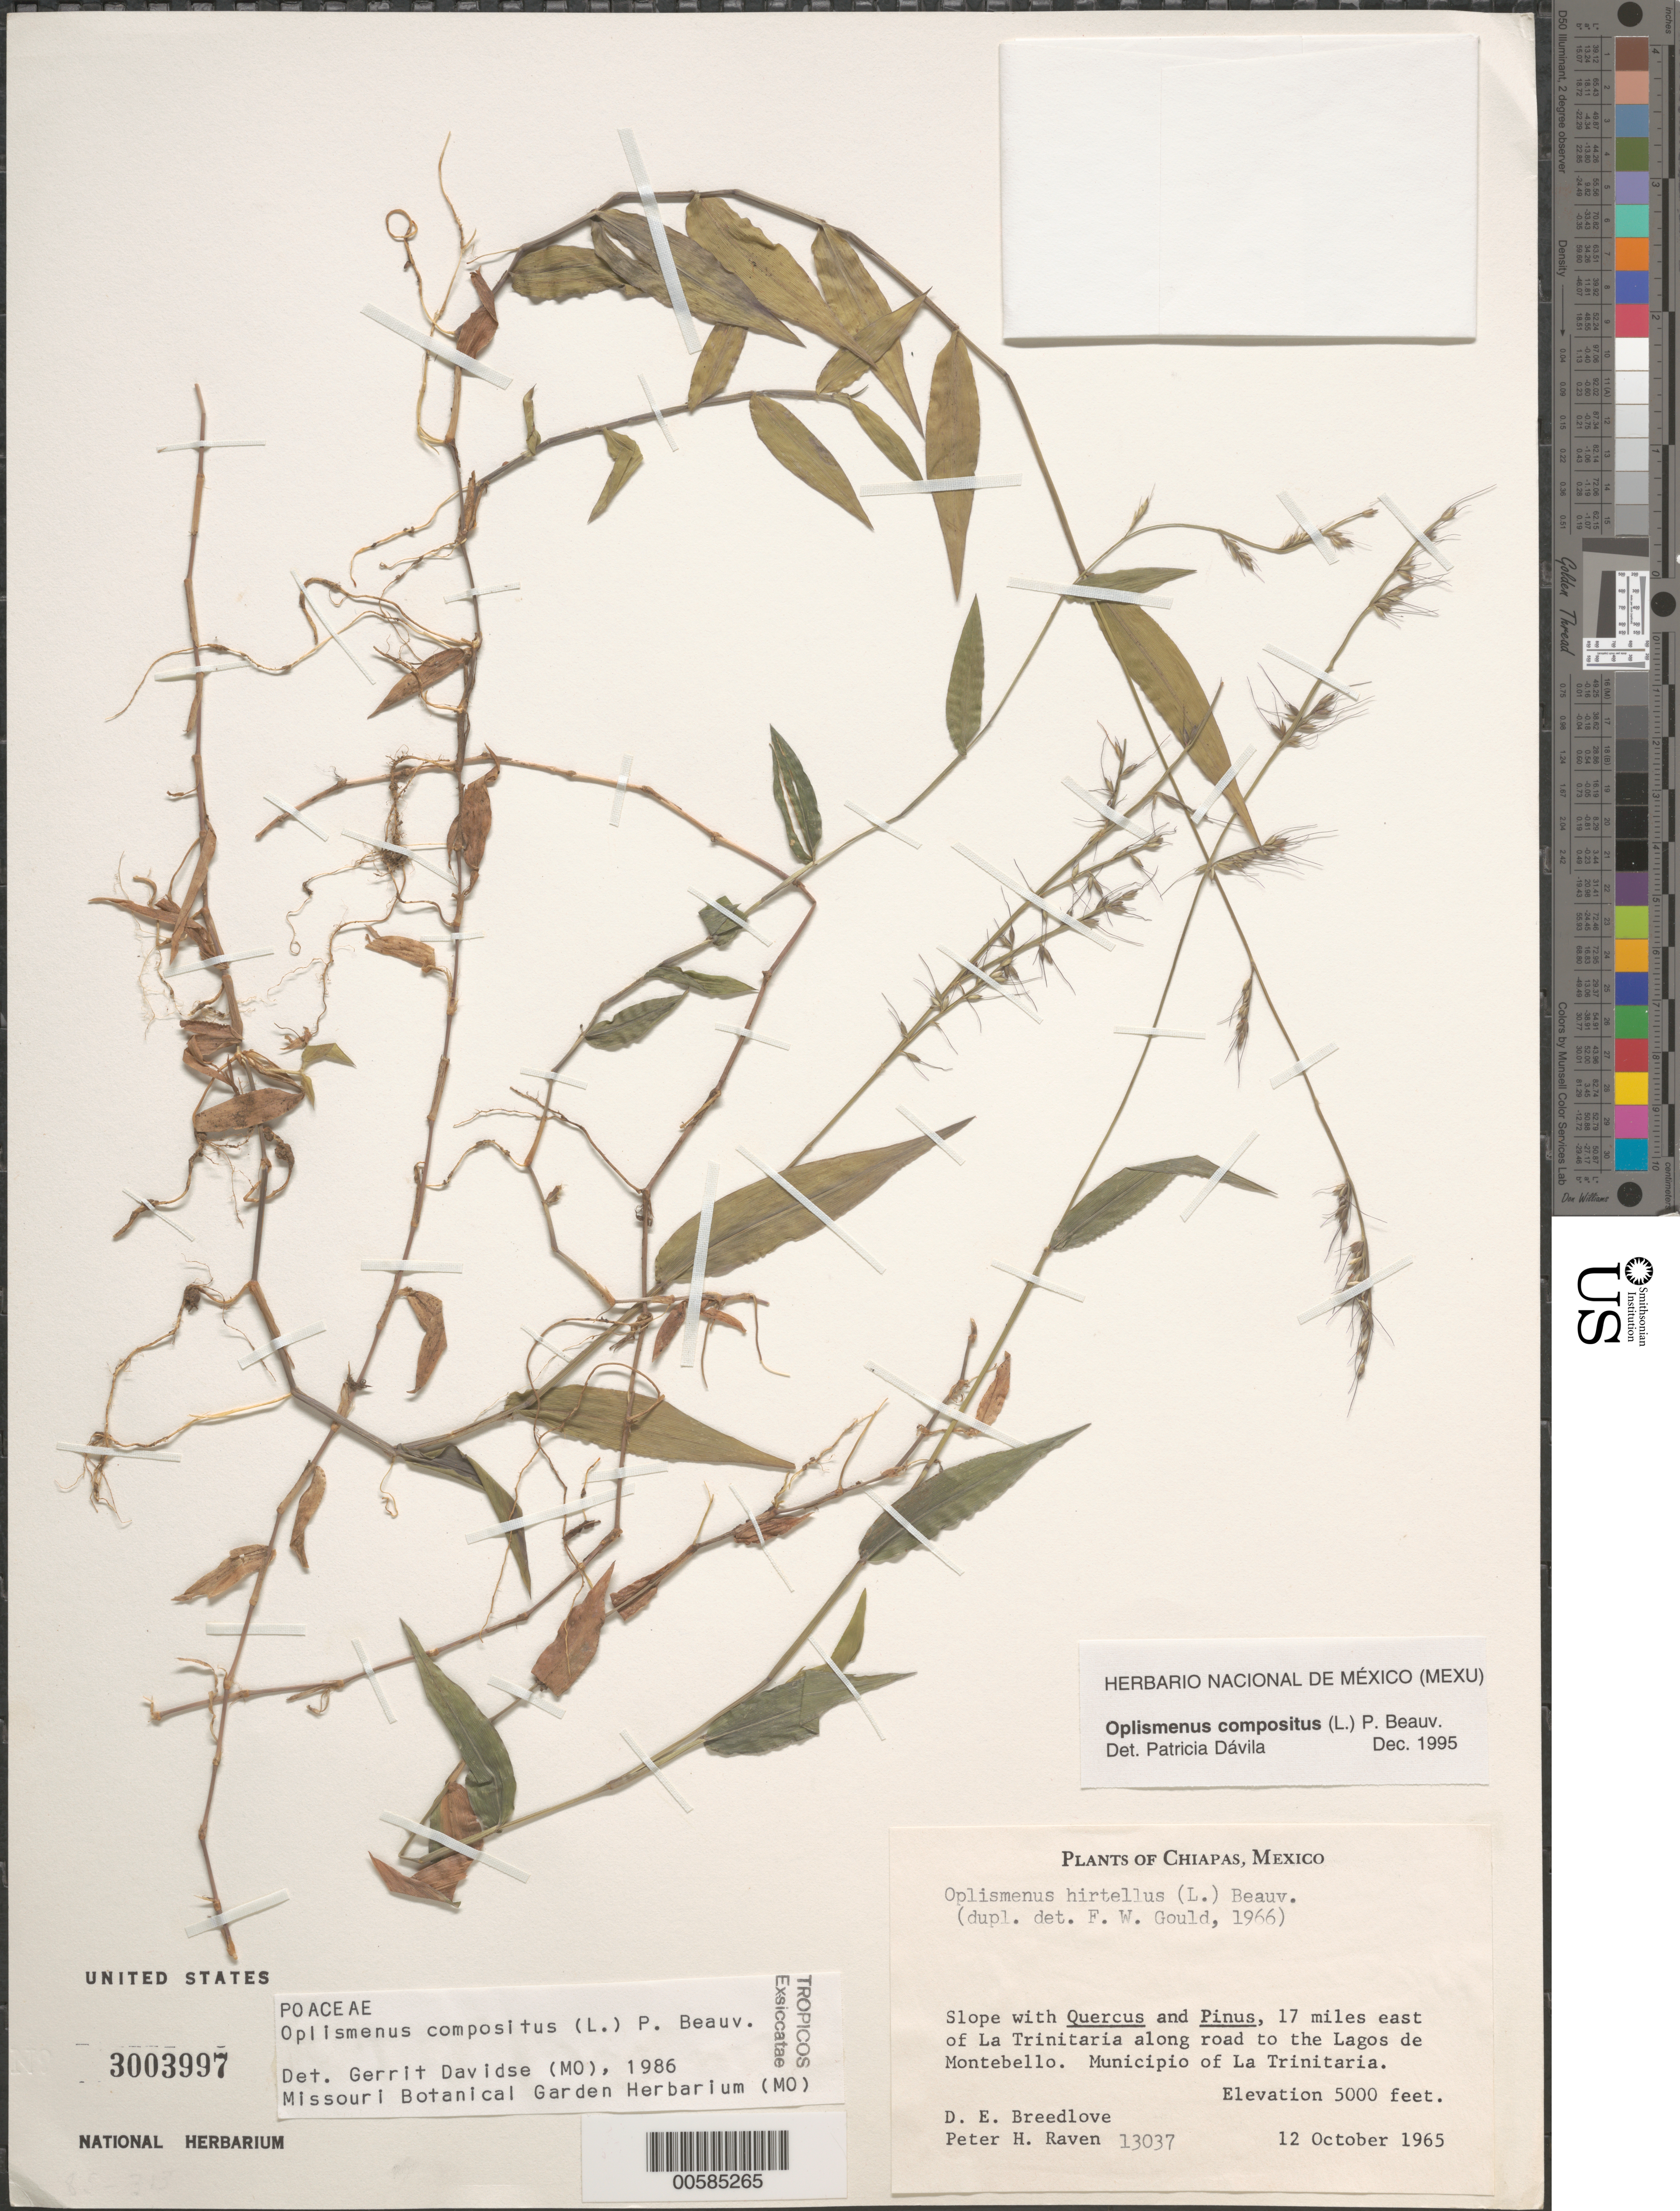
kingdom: Plantae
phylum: Tracheophyta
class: Liliopsida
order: Poales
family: Poaceae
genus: Oplismenus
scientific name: Oplismenus compositus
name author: (L.) P. Beauv.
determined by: Dávila, P. D.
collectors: D. E. Breedlove & P. H. Raven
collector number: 13037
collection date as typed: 12 Oct 1965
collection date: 1965-10-12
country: Mexico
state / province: Chiapas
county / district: La Trinitaria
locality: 17 mi E of La Trinitaria along road to the Lagos de Montebello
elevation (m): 1524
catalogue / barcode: US 3003997